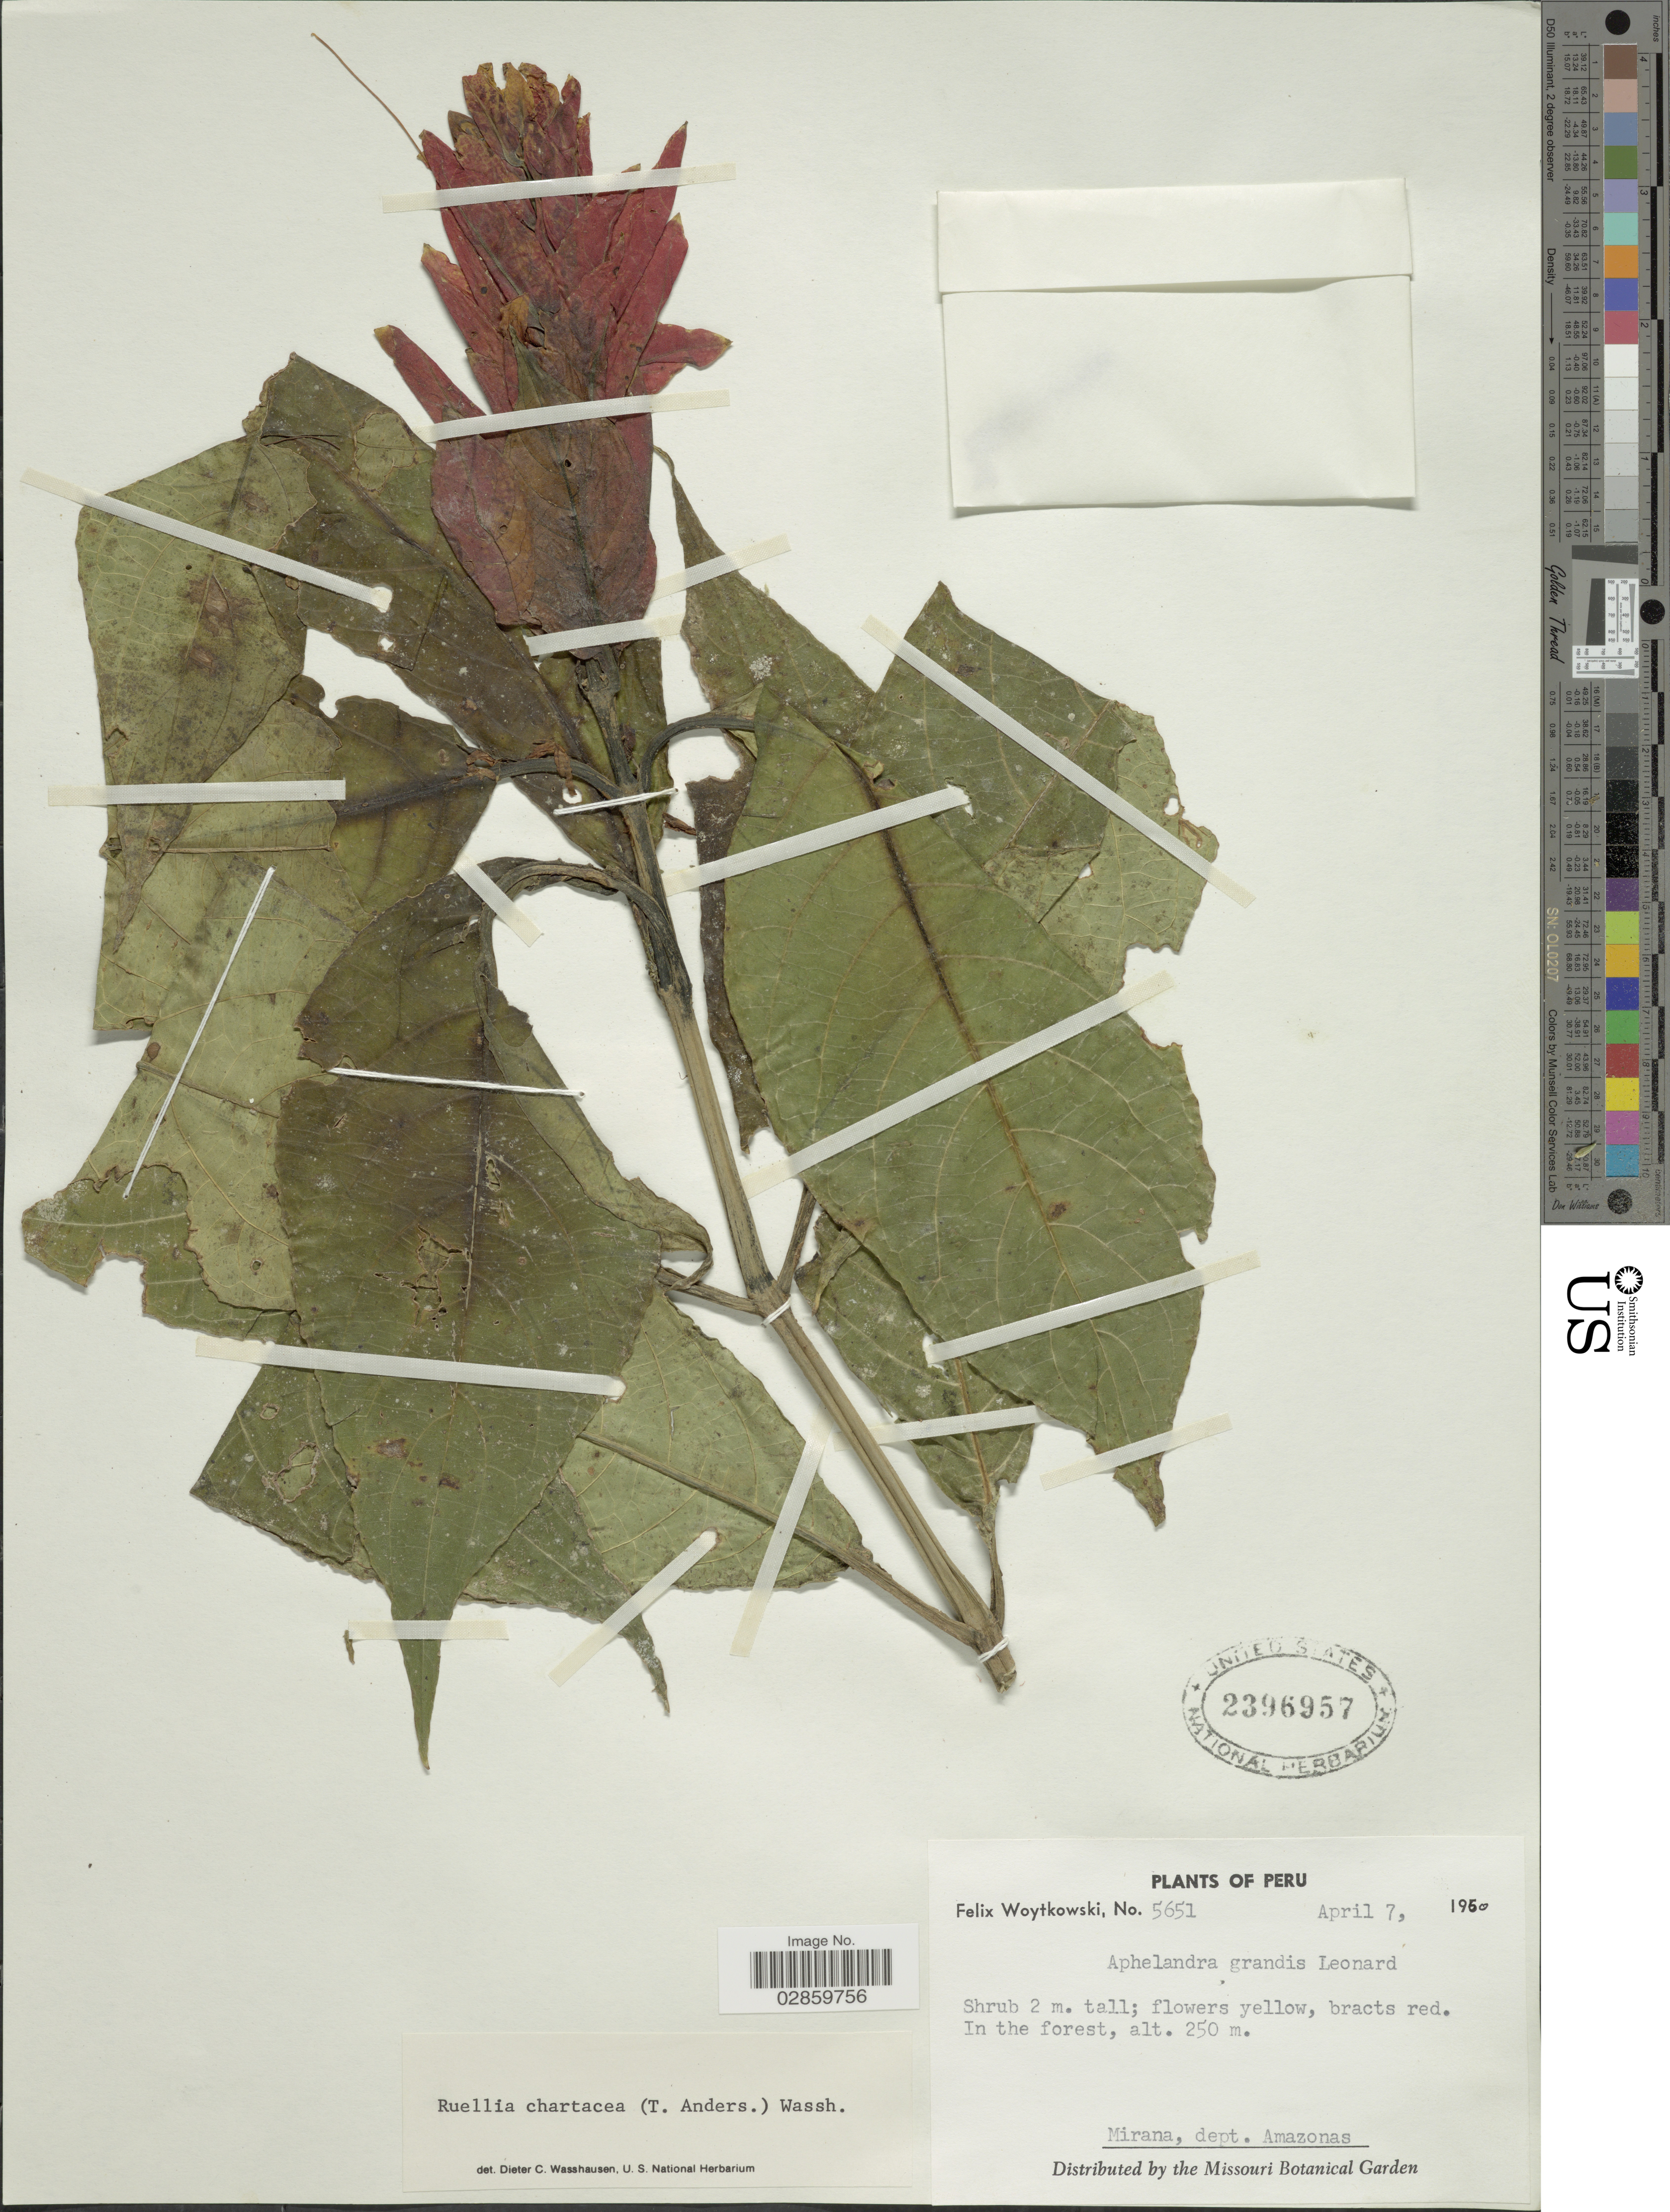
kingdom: Plantae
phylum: Tracheophyta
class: Magnoliopsida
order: Lamiales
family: Acanthaceae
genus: Ruellia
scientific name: Ruellia chartacea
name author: (T. Anderson) Wassh.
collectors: F. Woytkowski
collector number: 5651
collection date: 1950-04-07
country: Peru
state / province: Amazonas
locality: Mirana, dept. Amazonas.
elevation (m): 250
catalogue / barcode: US 2396957